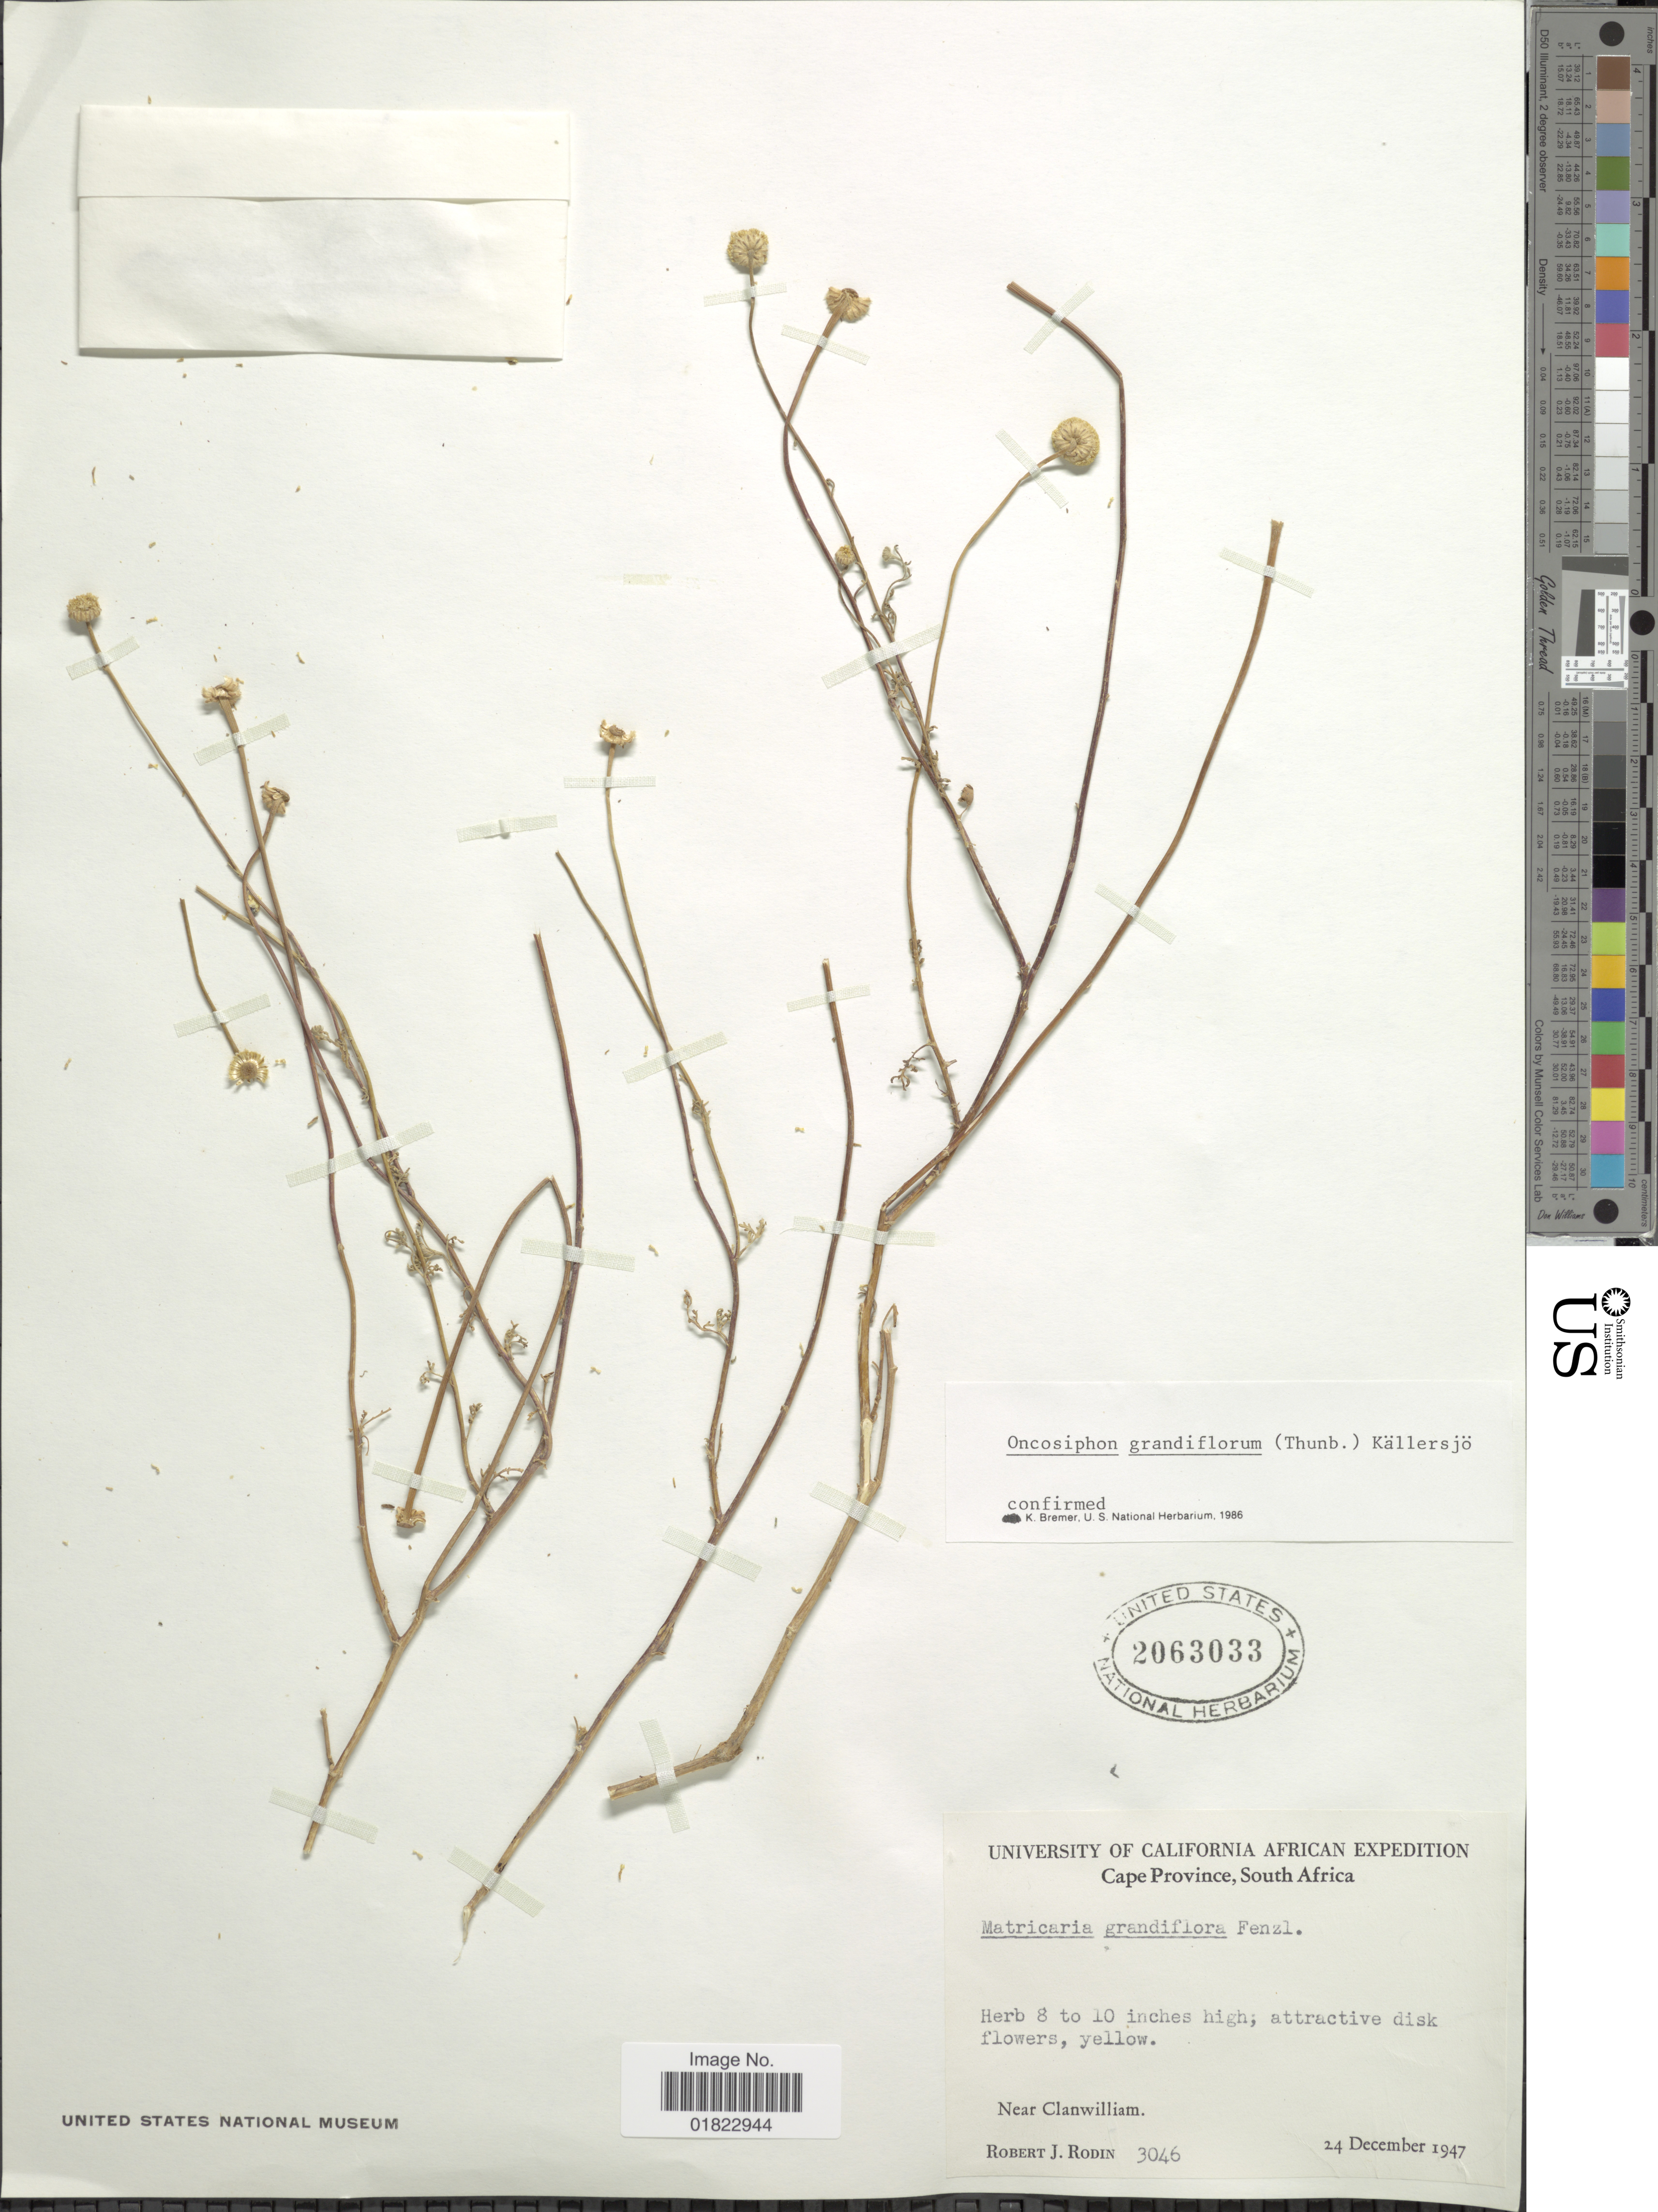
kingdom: Plantae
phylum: Tracheophyta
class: Magnoliopsida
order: Asterales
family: Asteraceae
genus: Oncosiphon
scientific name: Oncosiphon grandiflorum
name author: (Thunb.) Källersjö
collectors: R. J. Rodin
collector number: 3046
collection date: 1947-12-24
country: South Africa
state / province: Western Cape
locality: Cape Province, South Africa. Near Clanwilliam.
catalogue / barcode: US 2063033